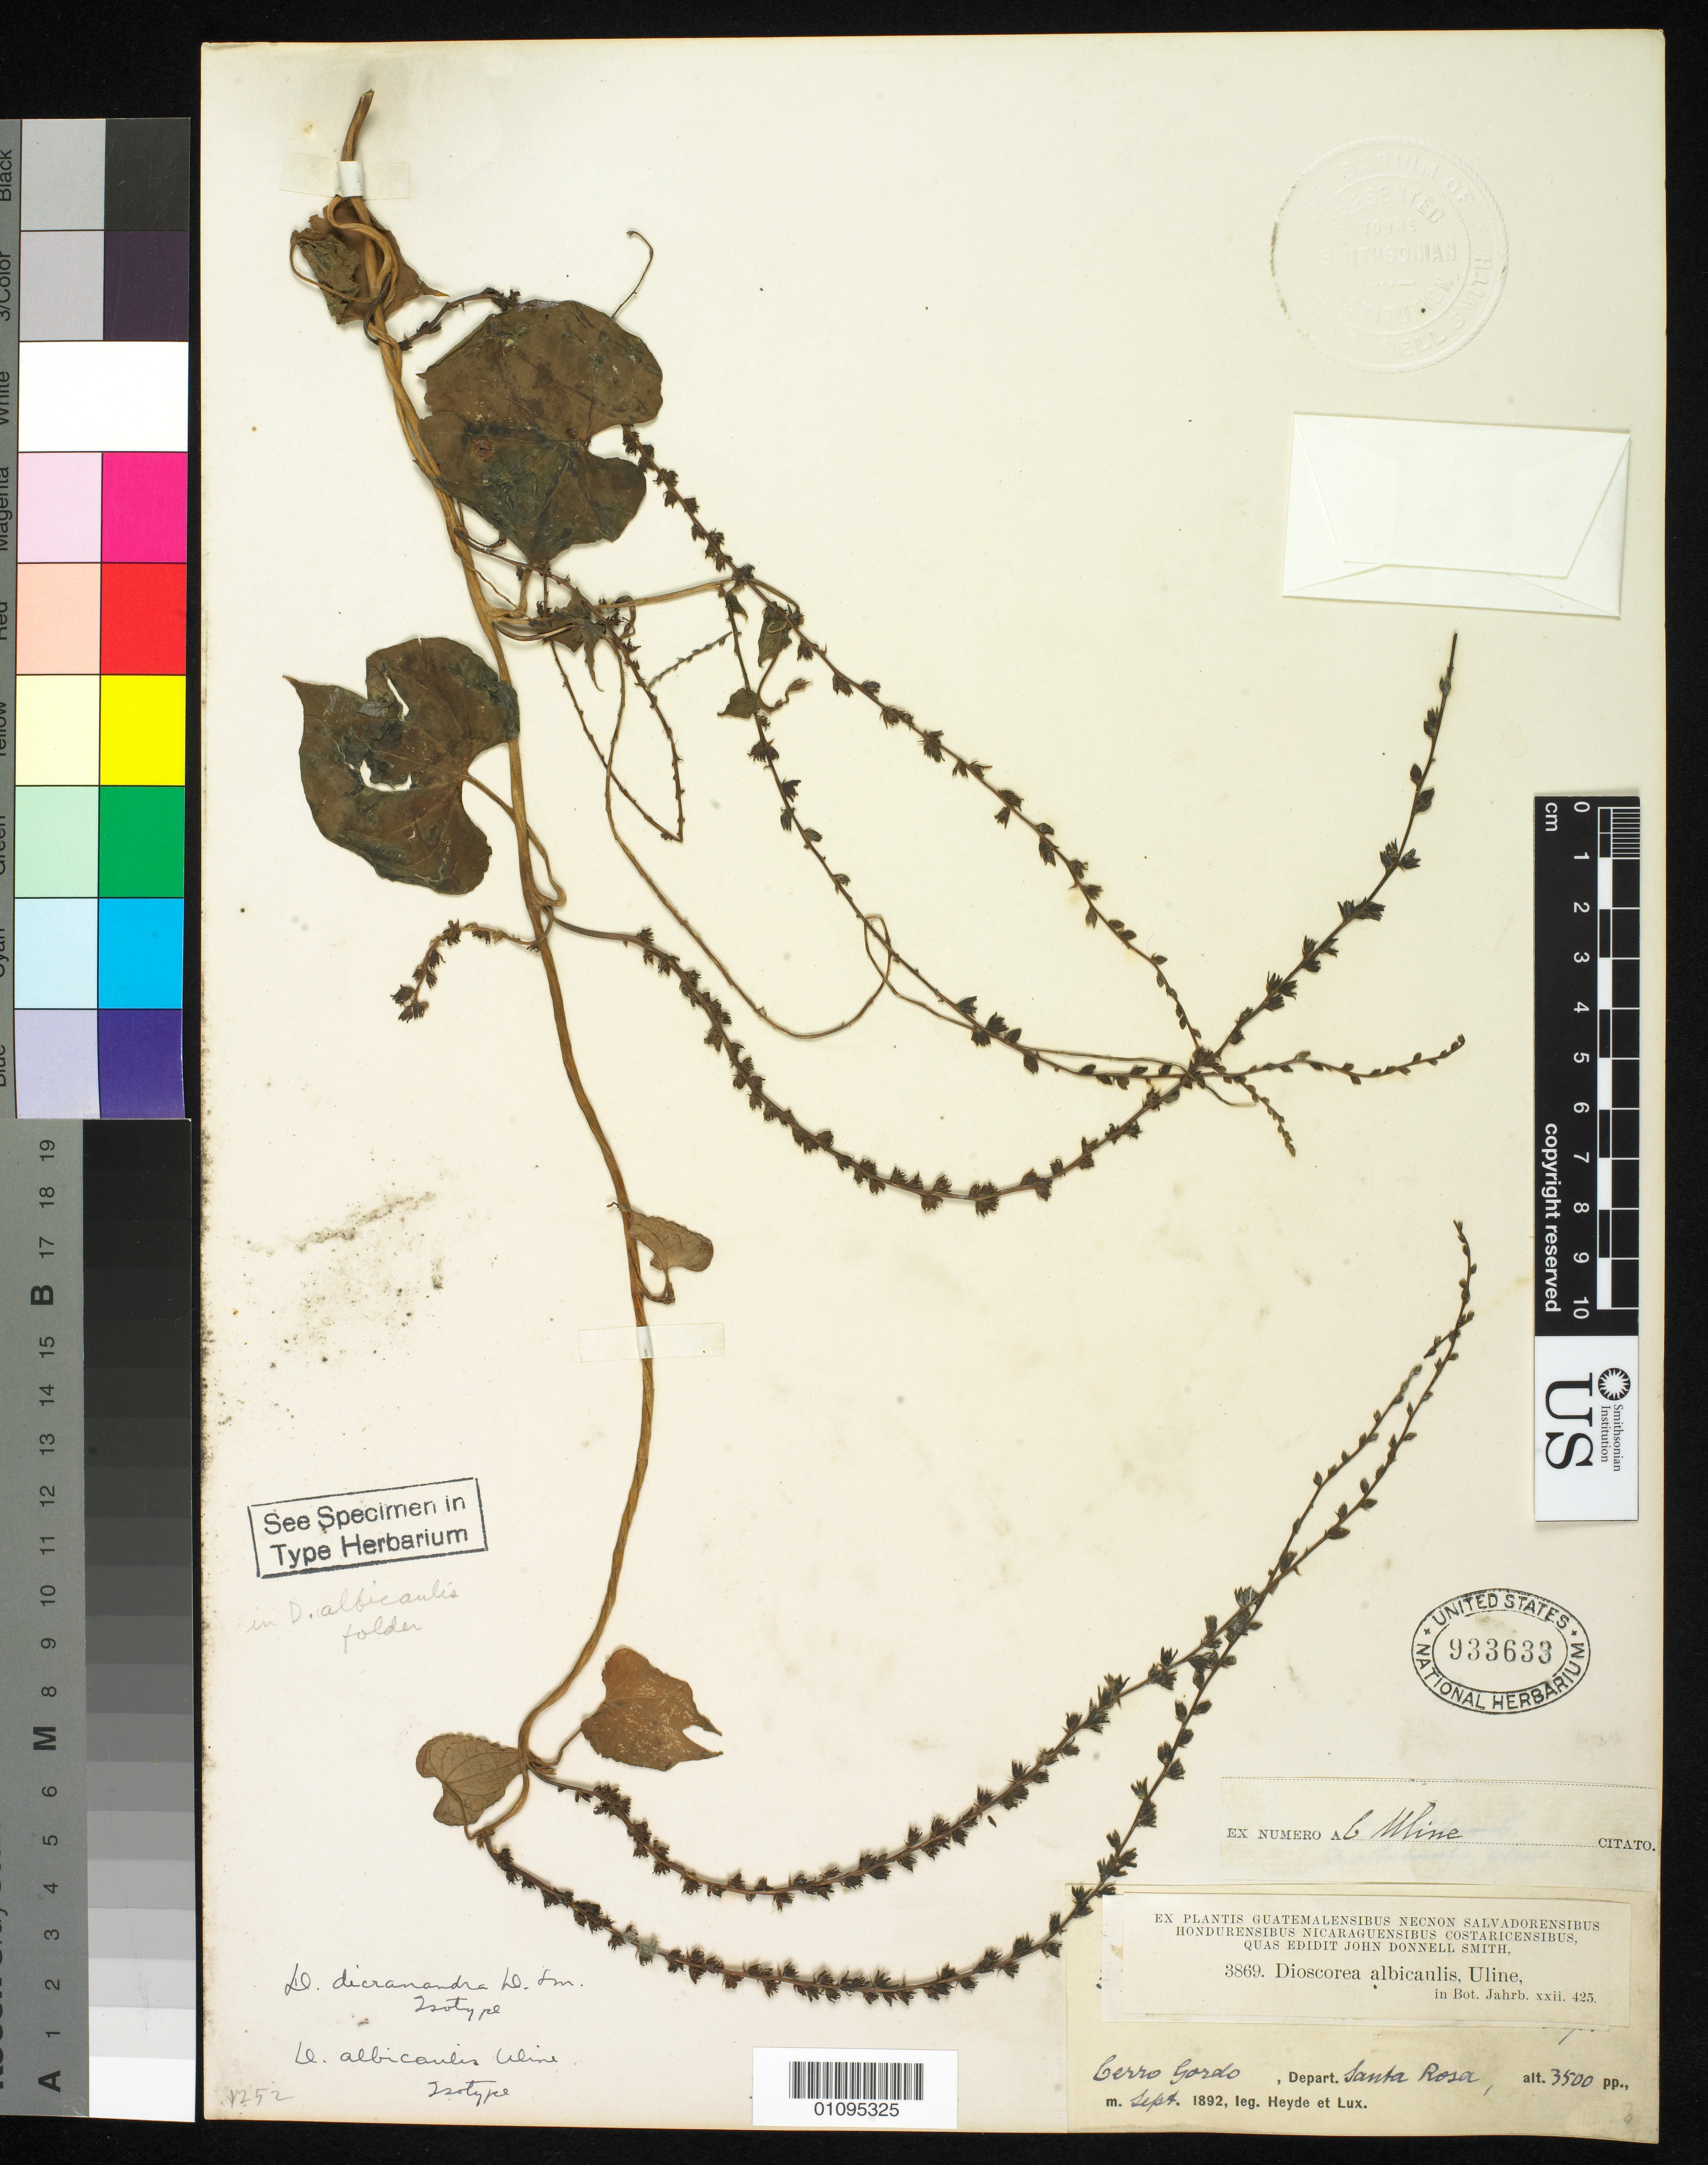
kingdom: Plantae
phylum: Tracheophyta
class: Liliopsida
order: Dioscoreales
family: Dioscoreaceae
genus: Dioscorea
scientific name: Dioscorea albicaulis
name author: Uline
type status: Syntype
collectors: E. T. Heyde & E. Lux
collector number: J.D.S. 3869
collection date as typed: Sep 1892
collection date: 1892-09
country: Guatemala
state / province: Santa Rosa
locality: Cerro Gordo.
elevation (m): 1067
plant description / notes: Heyde & Lux 3869 is one of two syntypes of Dioscorea dicranandra Donn. Sm. (1894), and also one of two syntypes of Dioscorea albicaulis Uline (1896, mis-cited as "3569").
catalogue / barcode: US 933633